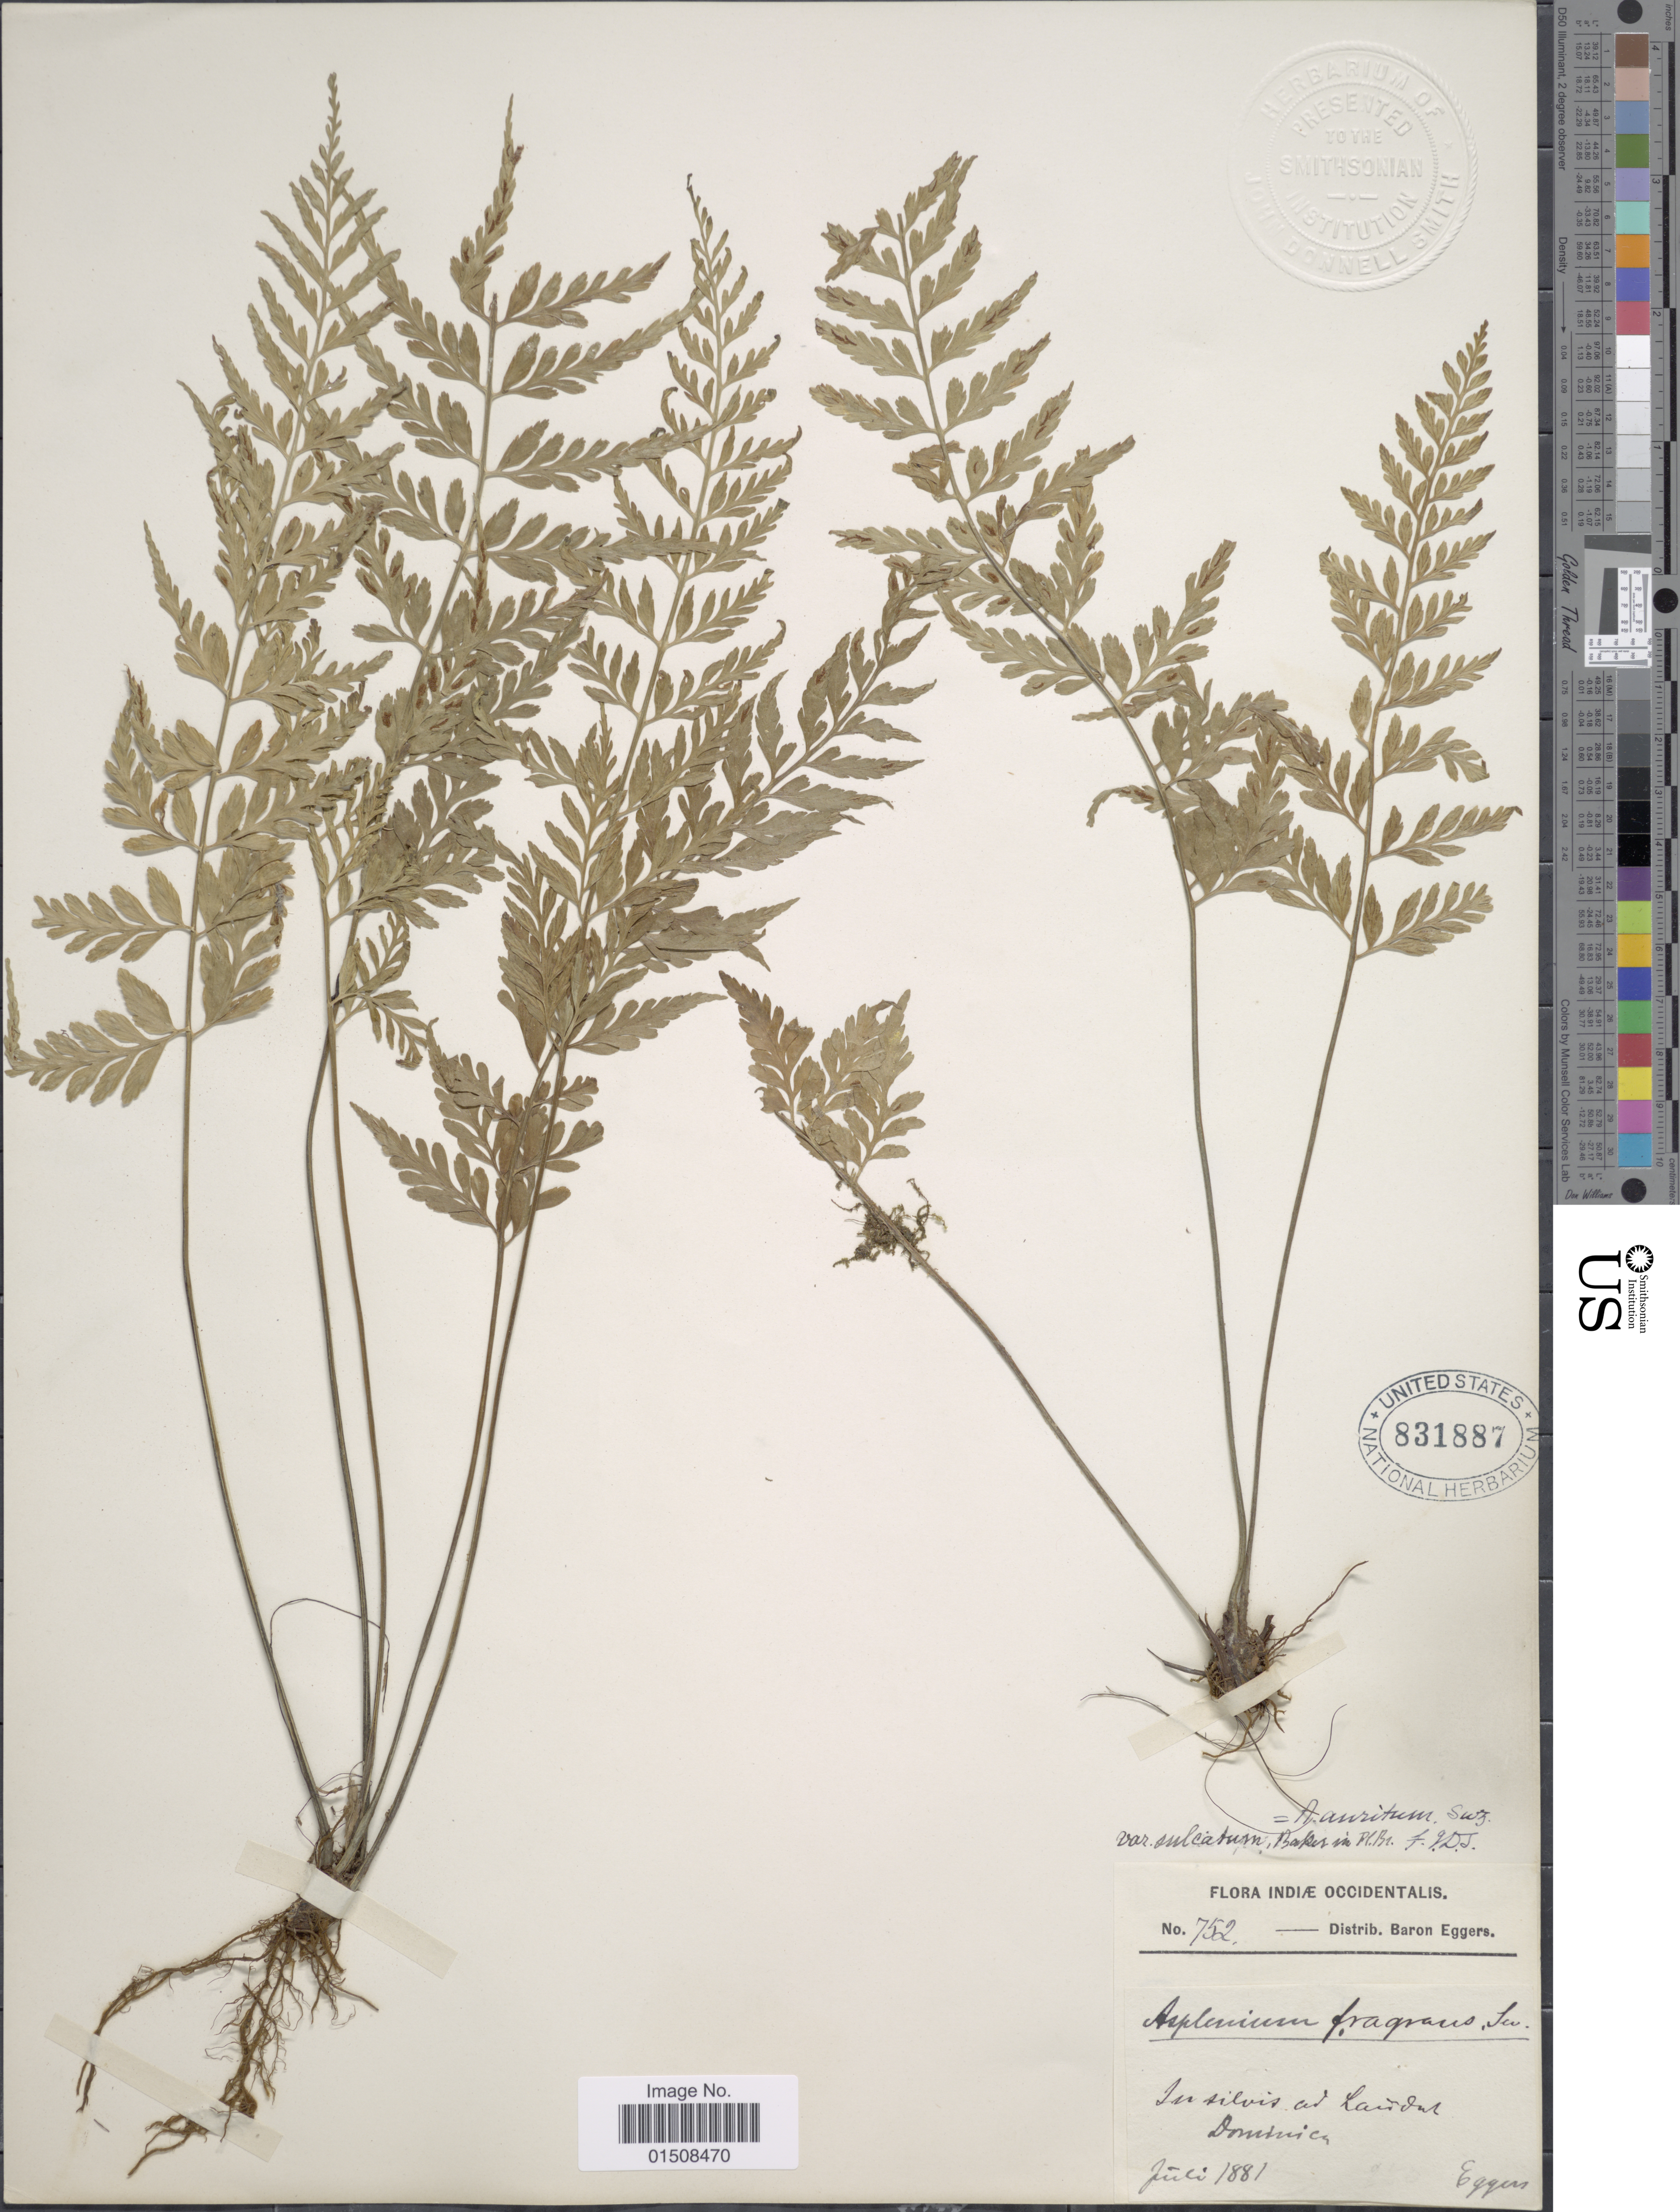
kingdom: Plantae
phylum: Tracheophyta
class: Polypodiopsida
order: Polypodiales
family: Aspleniaceae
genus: Asplenium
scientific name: Asplenium auritum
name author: Sw.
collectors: H. F. A. von Eggers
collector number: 752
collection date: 1881-07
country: Dominica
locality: In silvis at Lawdid. Indiae Occidentalis.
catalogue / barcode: US 831887